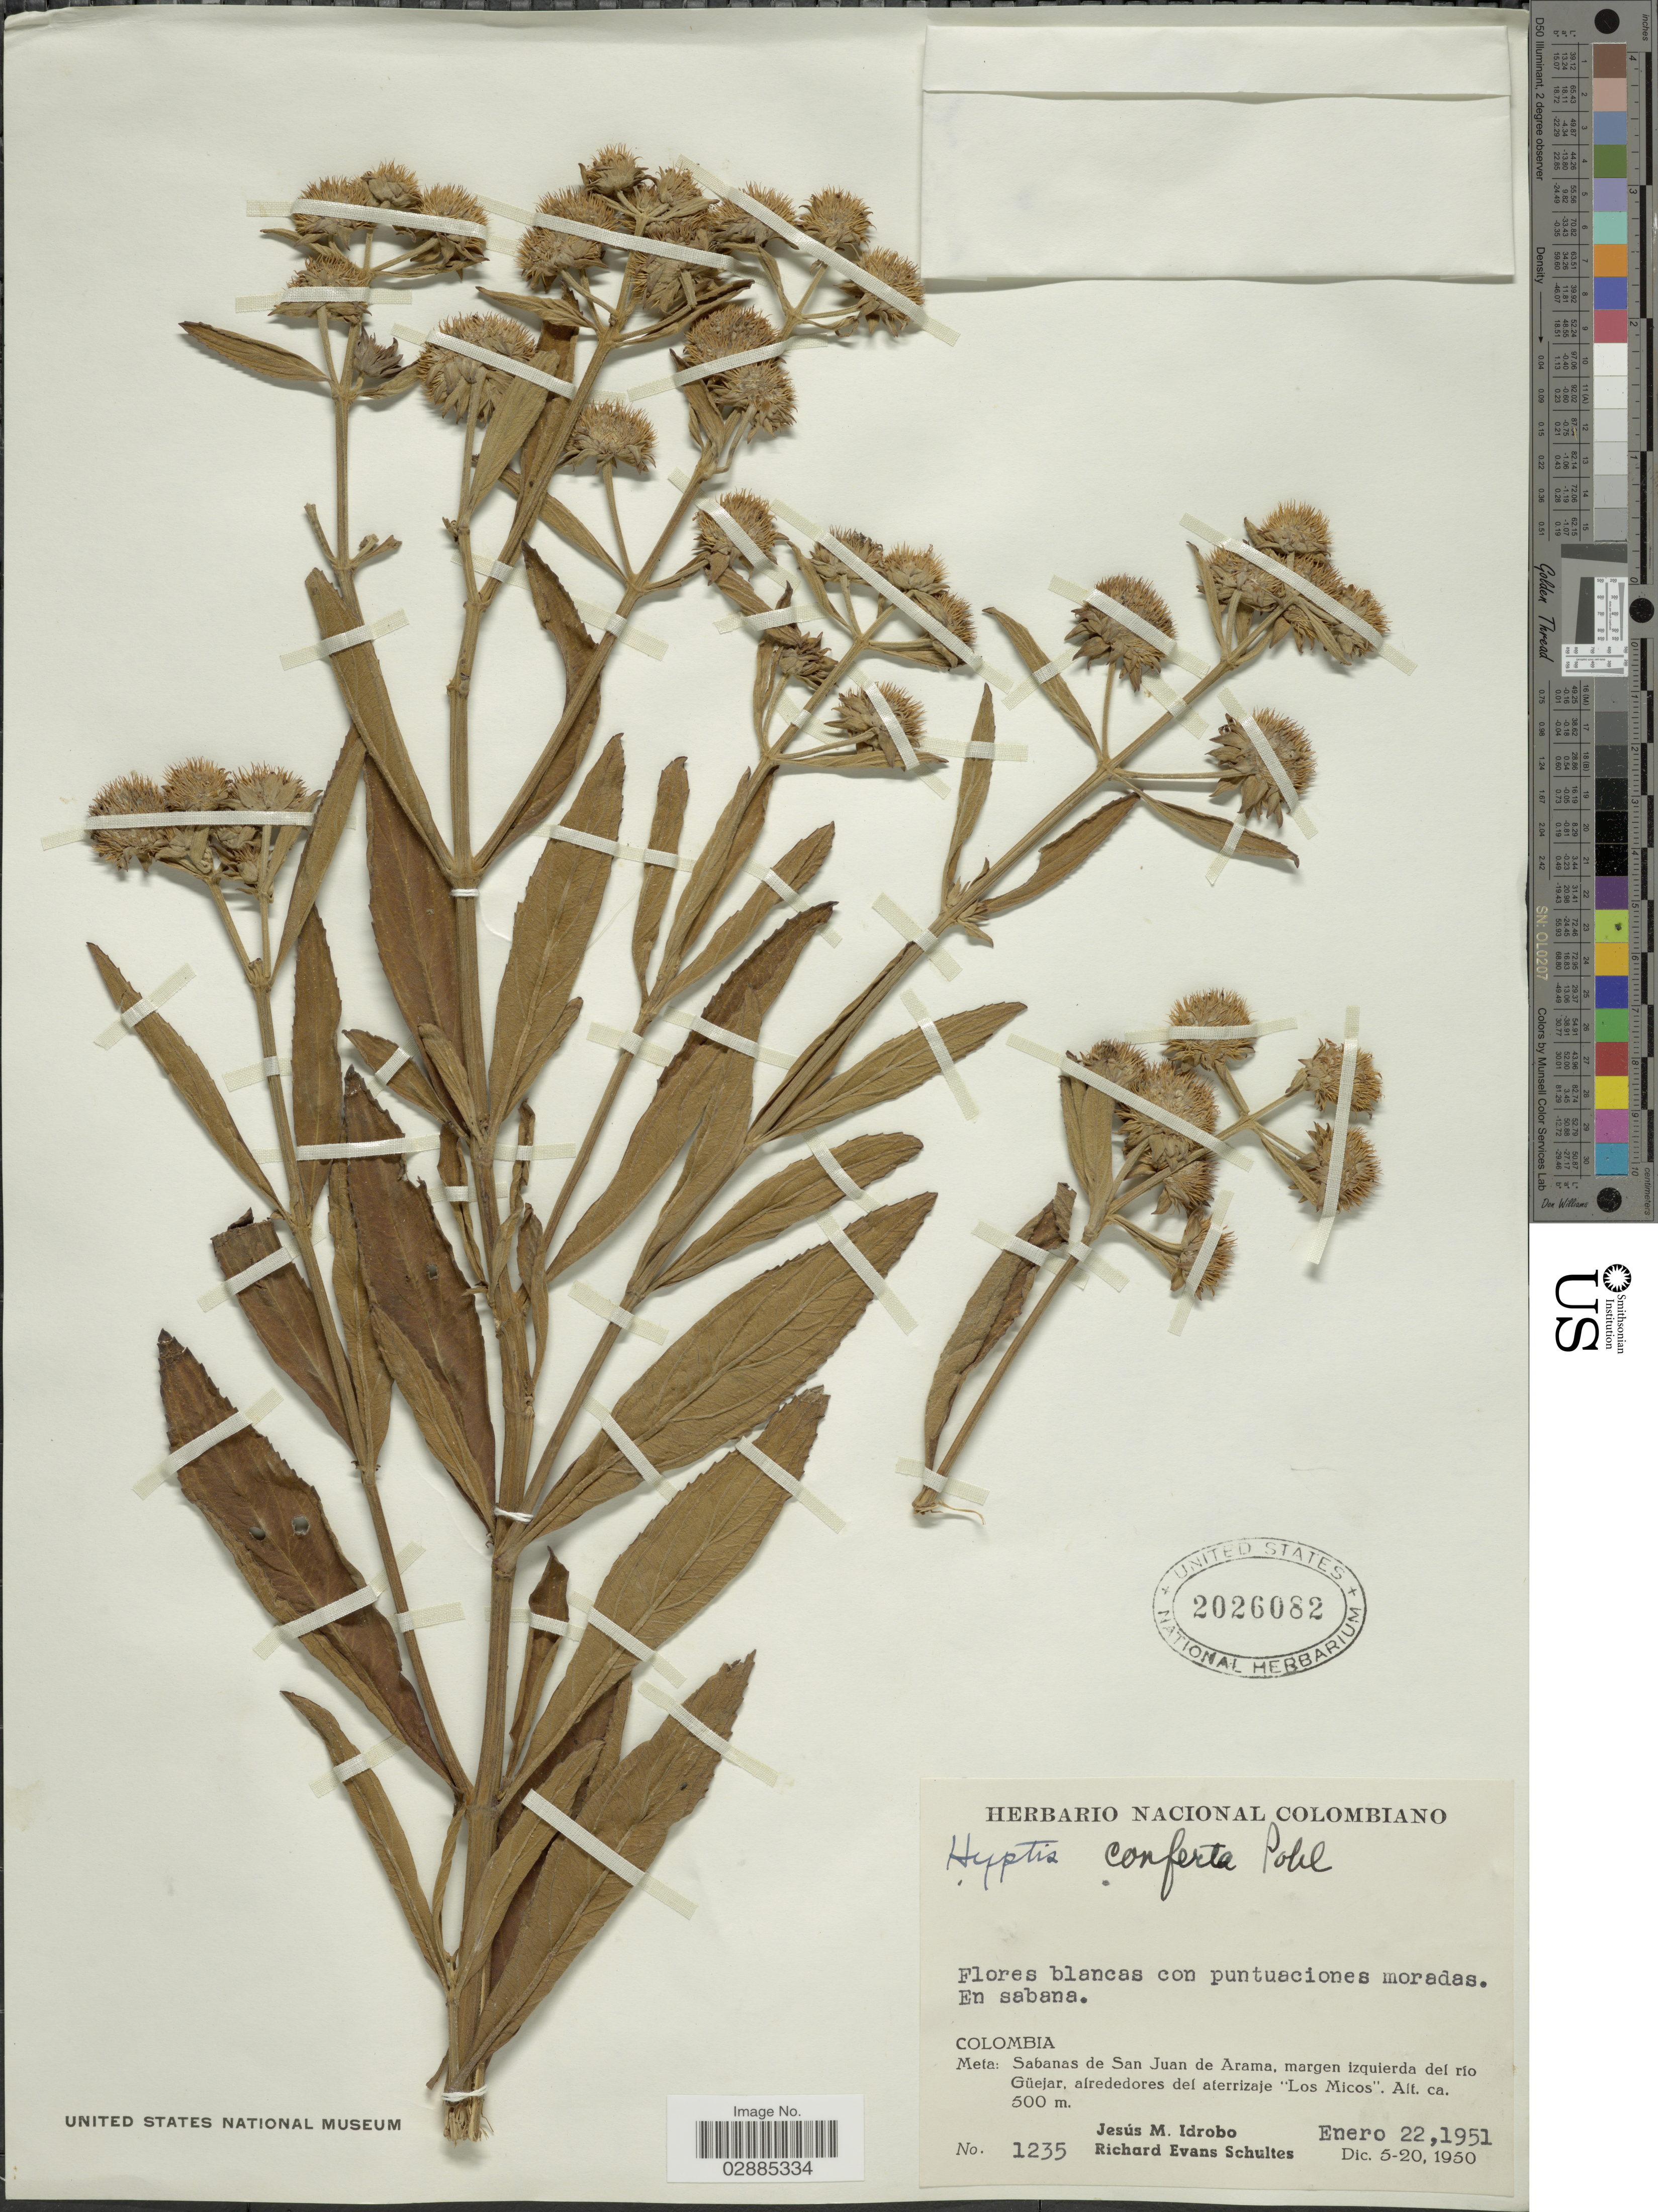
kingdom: Plantae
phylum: Tracheophyta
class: Magnoliopsida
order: Lamiales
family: Lamiaceae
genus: Hyptis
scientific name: Hyptis conferta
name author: Pohl ex Benth.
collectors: J. M. Idrobo & R. E. Schultes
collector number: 1235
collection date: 1951-01-22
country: Colombia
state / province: Meta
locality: Sabanas de San Juan de Arama, margen izquierda del rio Güejar, alrededores del alerrizaje "Los Micos".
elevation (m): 500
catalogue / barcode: US 2026082